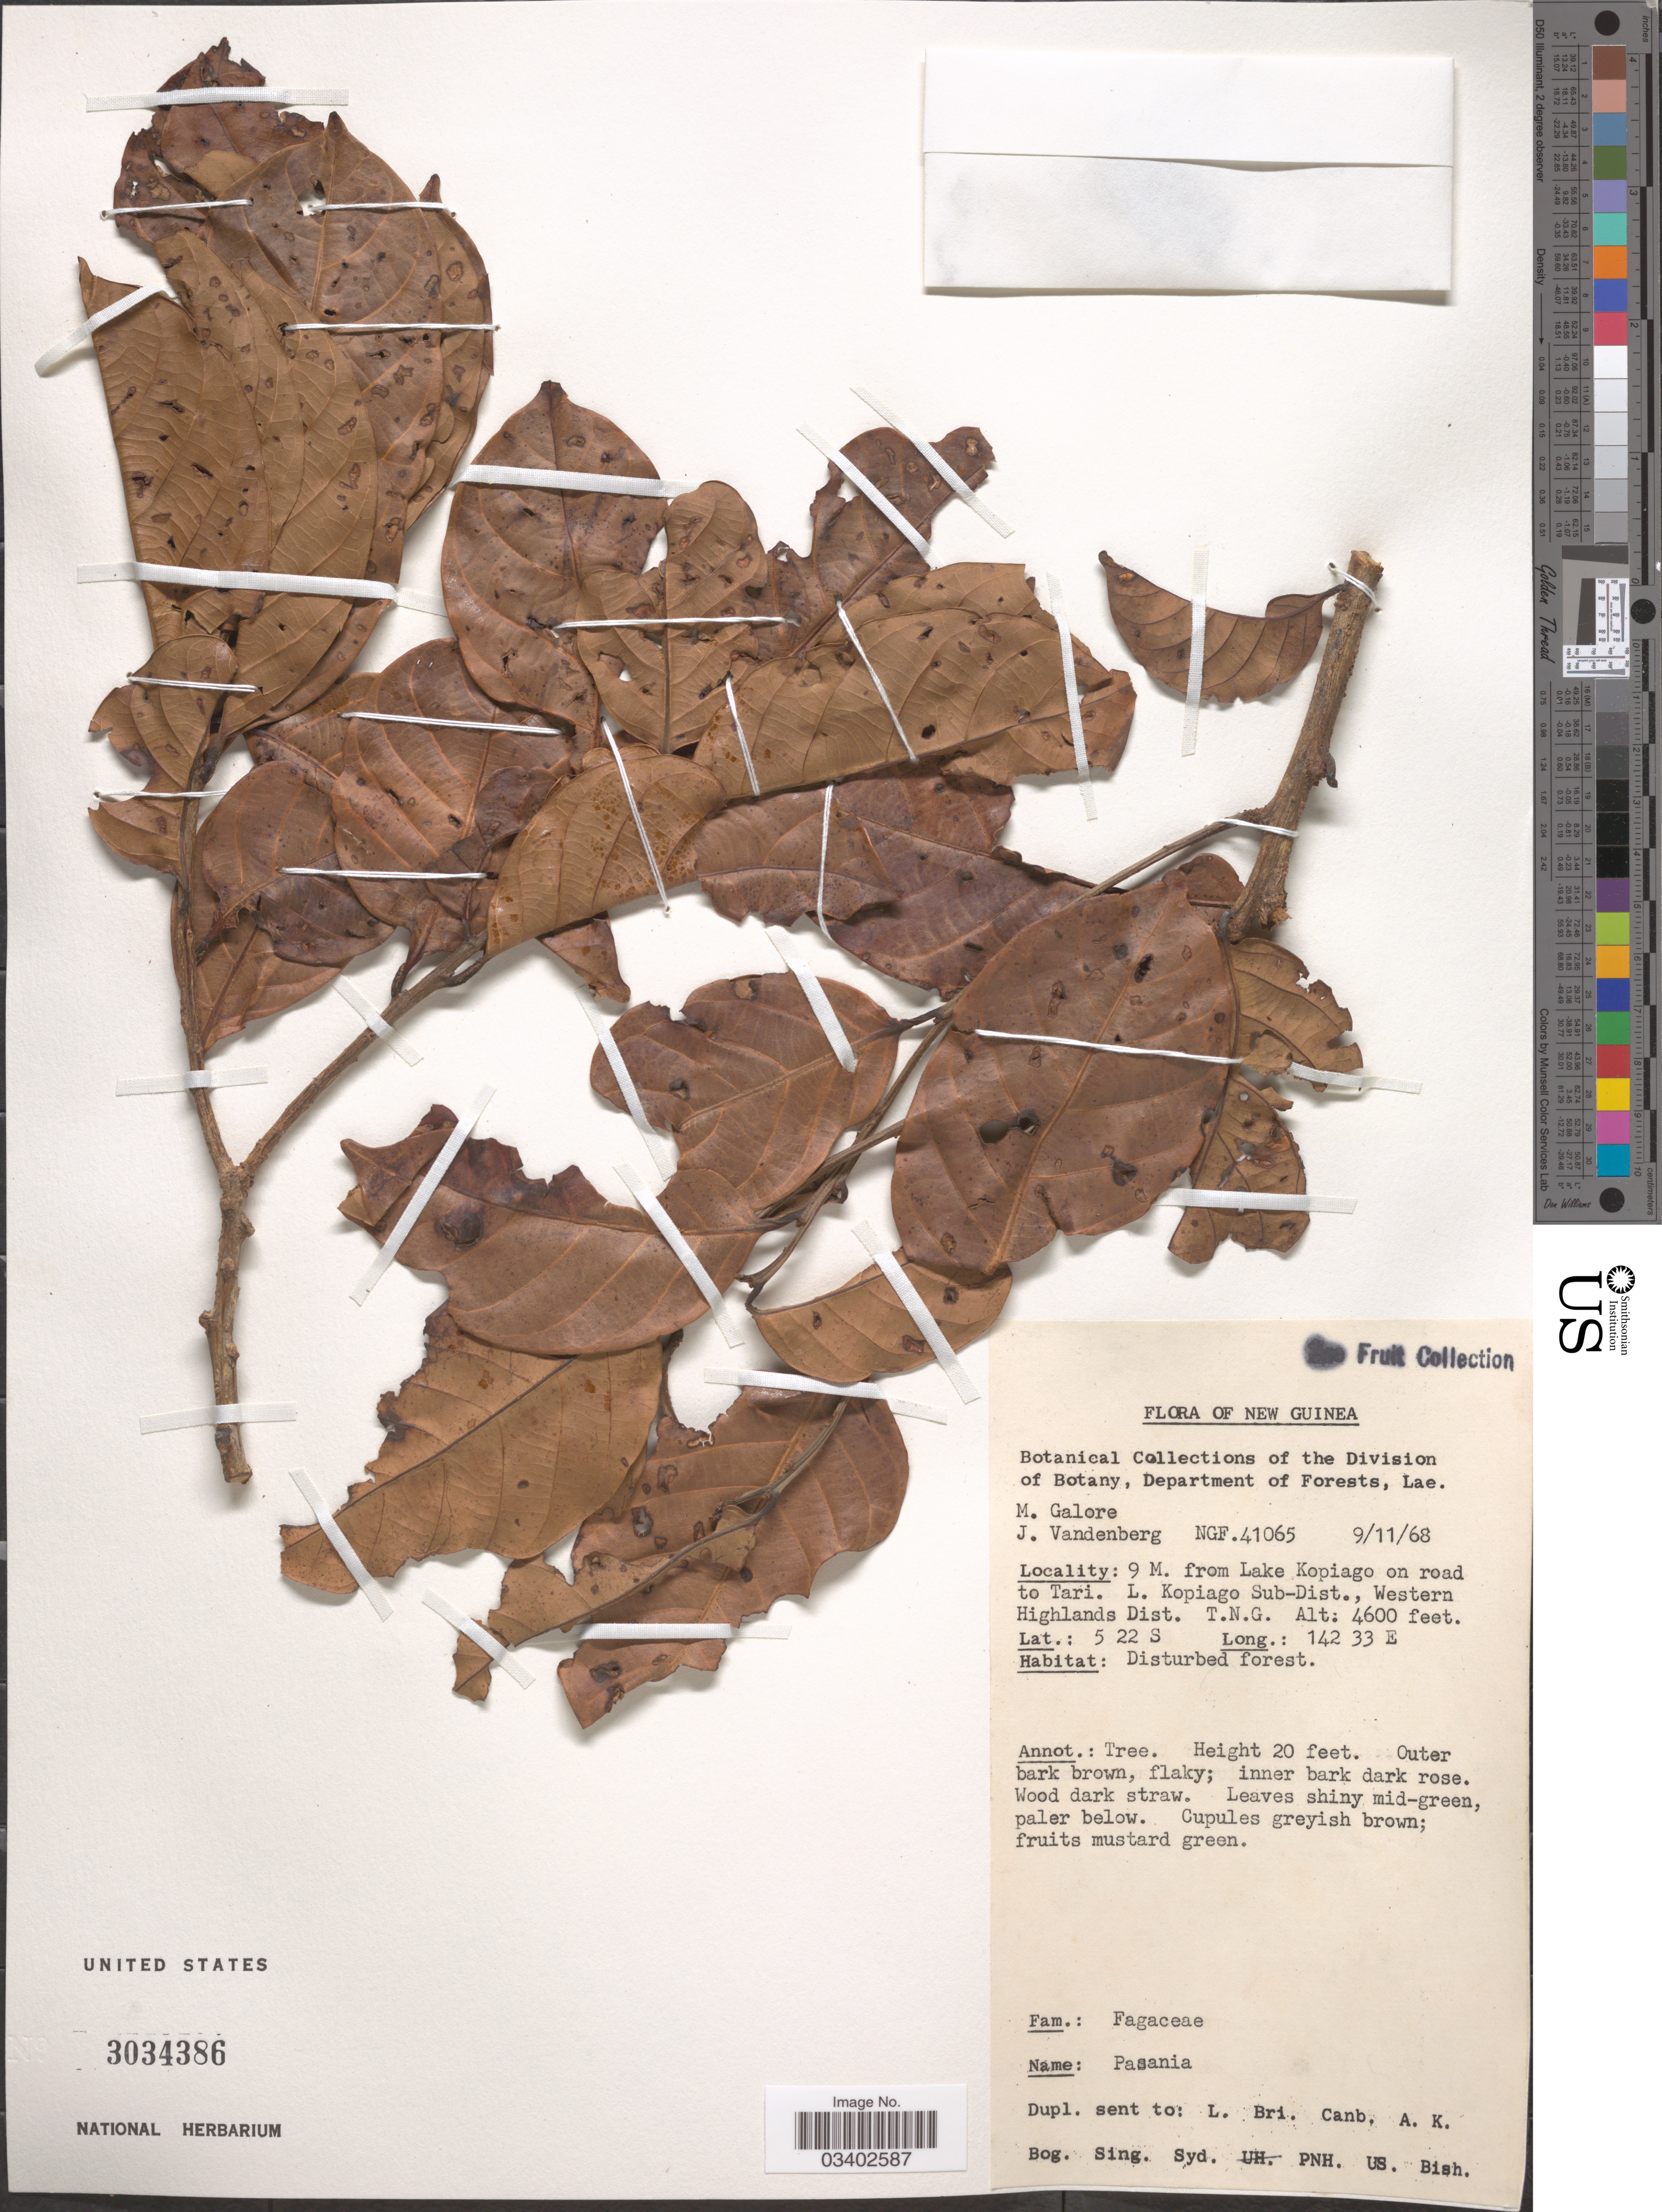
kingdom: Plantae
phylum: Tracheophyta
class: Magnoliopsida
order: Fagales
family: Fagaceae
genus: Lithocarpus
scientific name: Lithocarpus sp.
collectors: M. Galore & J. Vandenberg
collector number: NGF.41065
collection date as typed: Transcribed d/m/y: 9/11/68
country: Papua New Guinea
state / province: Western Highlands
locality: New Guinea. 9 M. from Lake Kopiago on road to Tari. L. Kopiago Sub-Dist., Western Highlands Dist. T.N.G.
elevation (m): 1402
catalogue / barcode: US 3034386